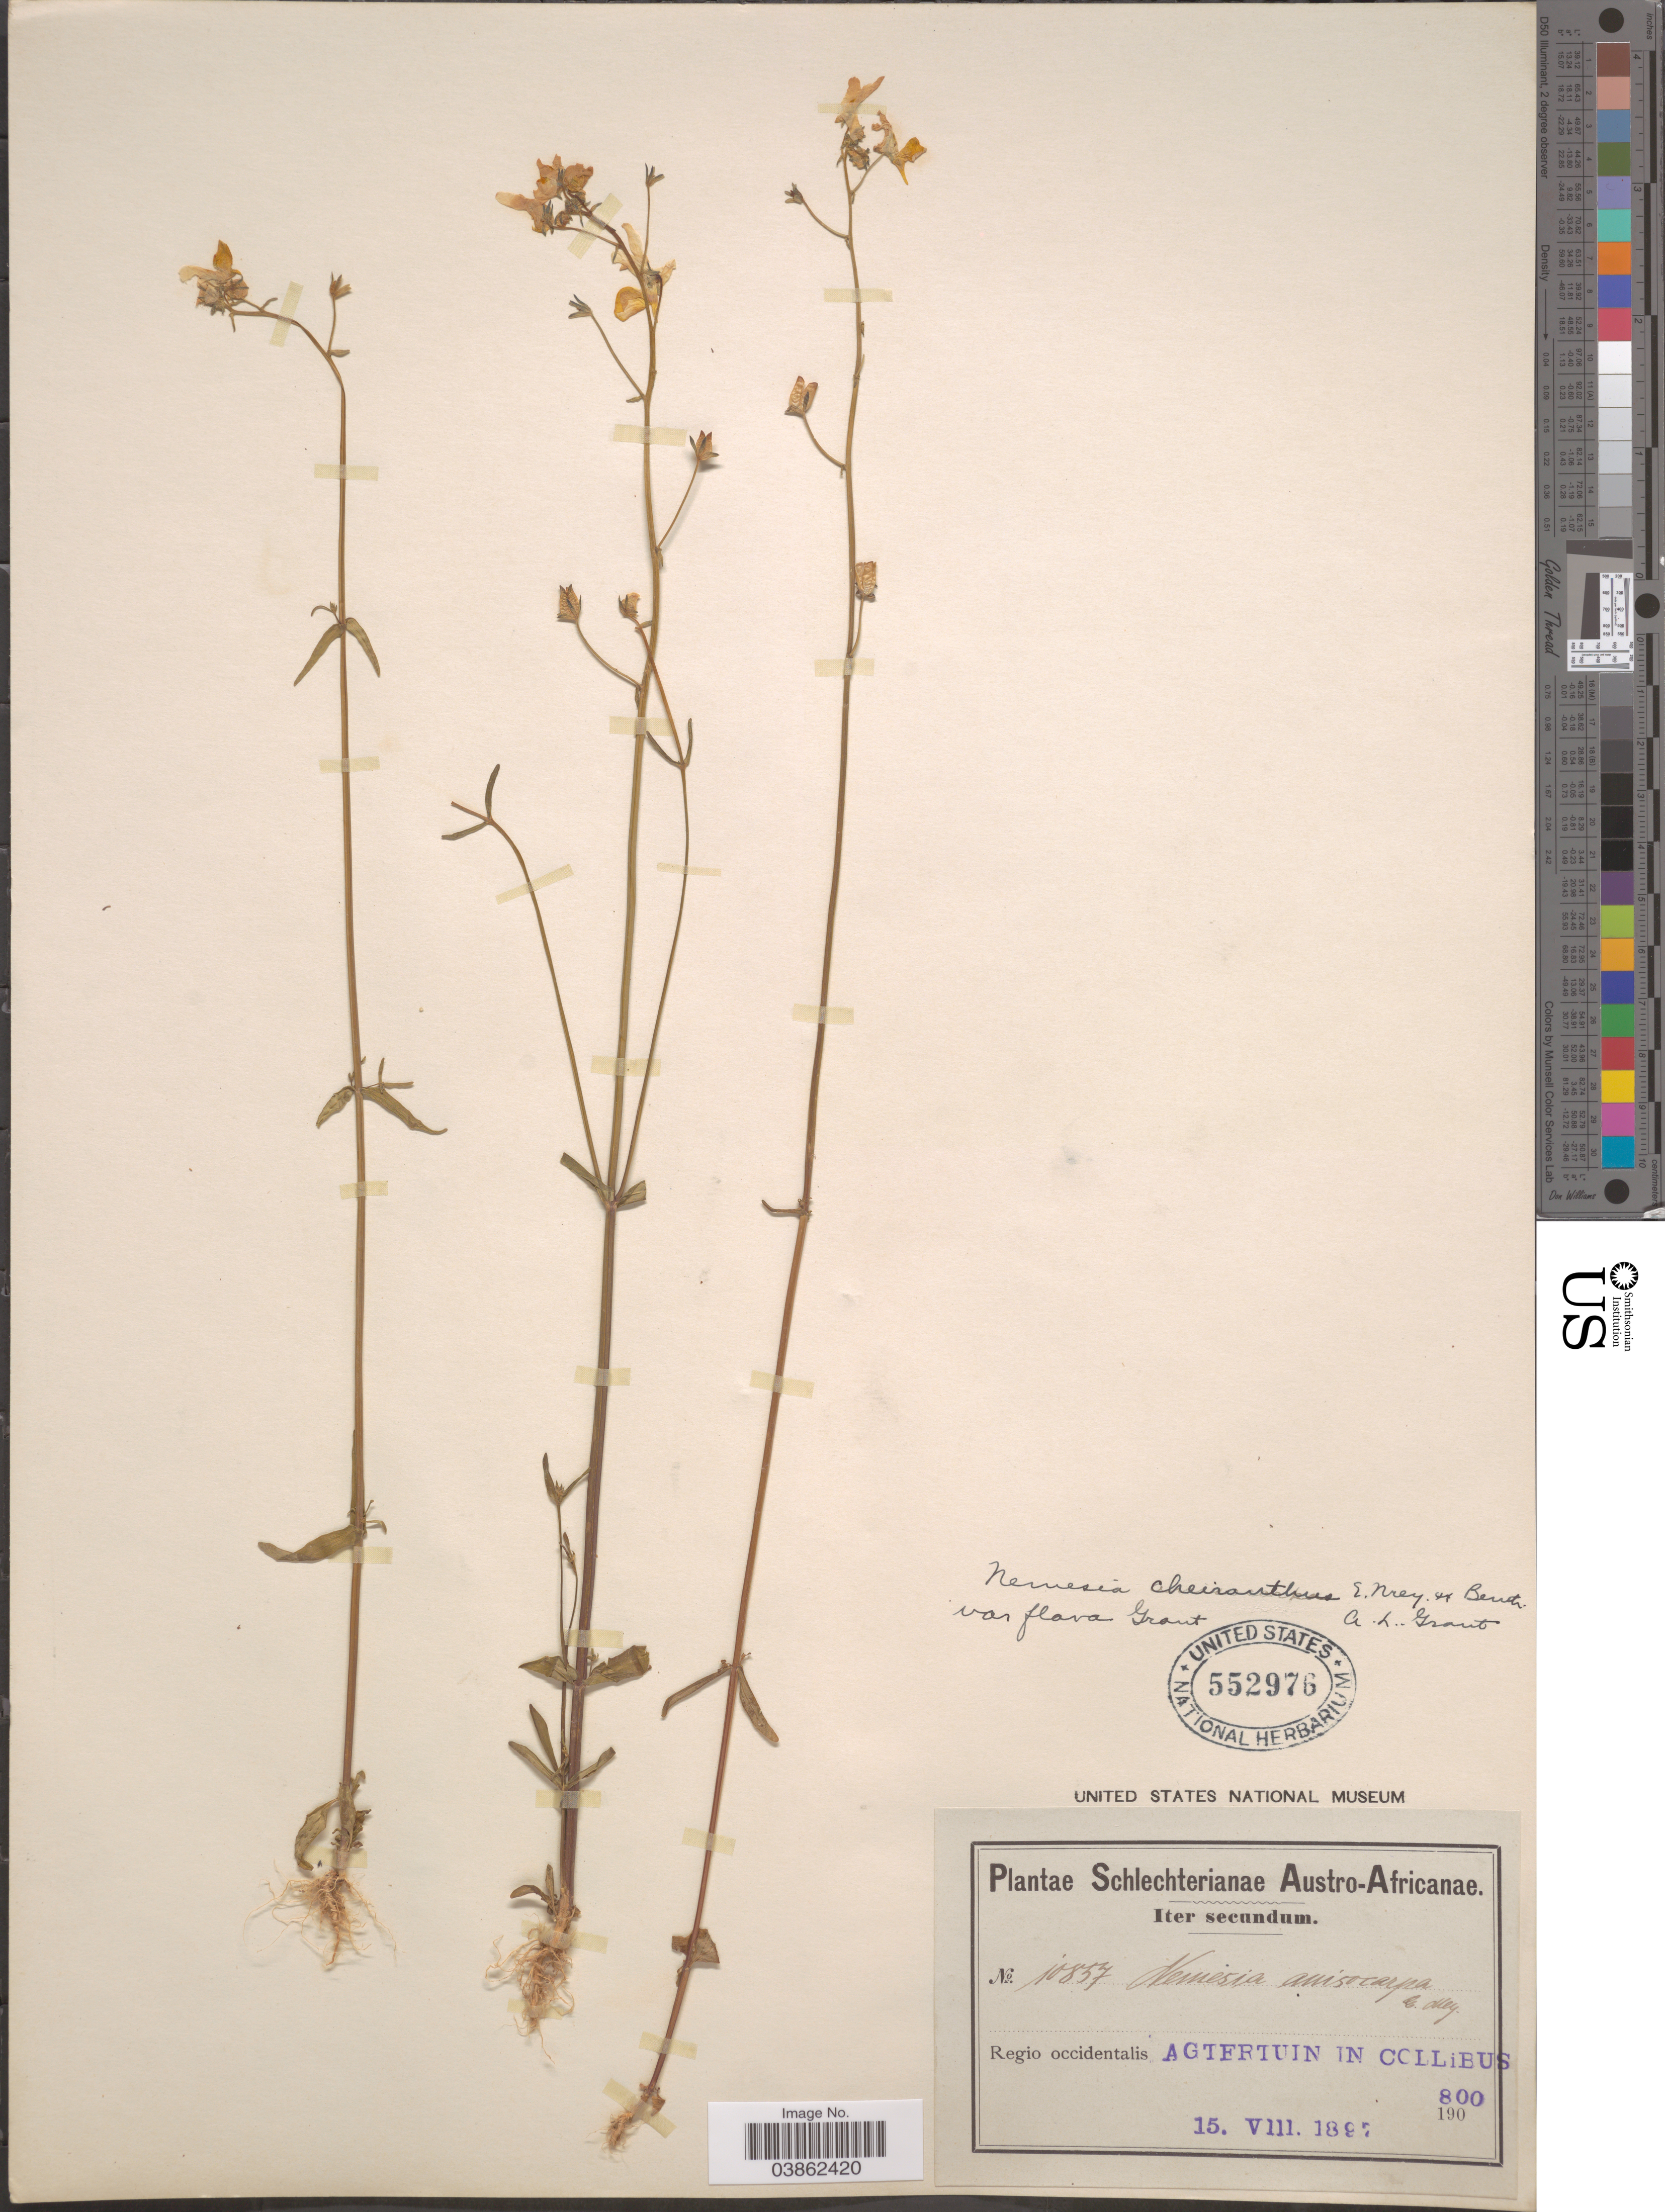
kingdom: Plantae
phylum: Tracheophyta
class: Magnoliopsida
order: Lamiales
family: Scrophulariaceae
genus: Nemesia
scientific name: Nemesia cheiranthus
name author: E. Mey. ex Benth.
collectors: Schlechter, --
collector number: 10857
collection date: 1897-08-15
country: South Africa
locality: Austro-Africanae. Regio occidentalis Agtertuin in Collibus.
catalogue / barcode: US 552976